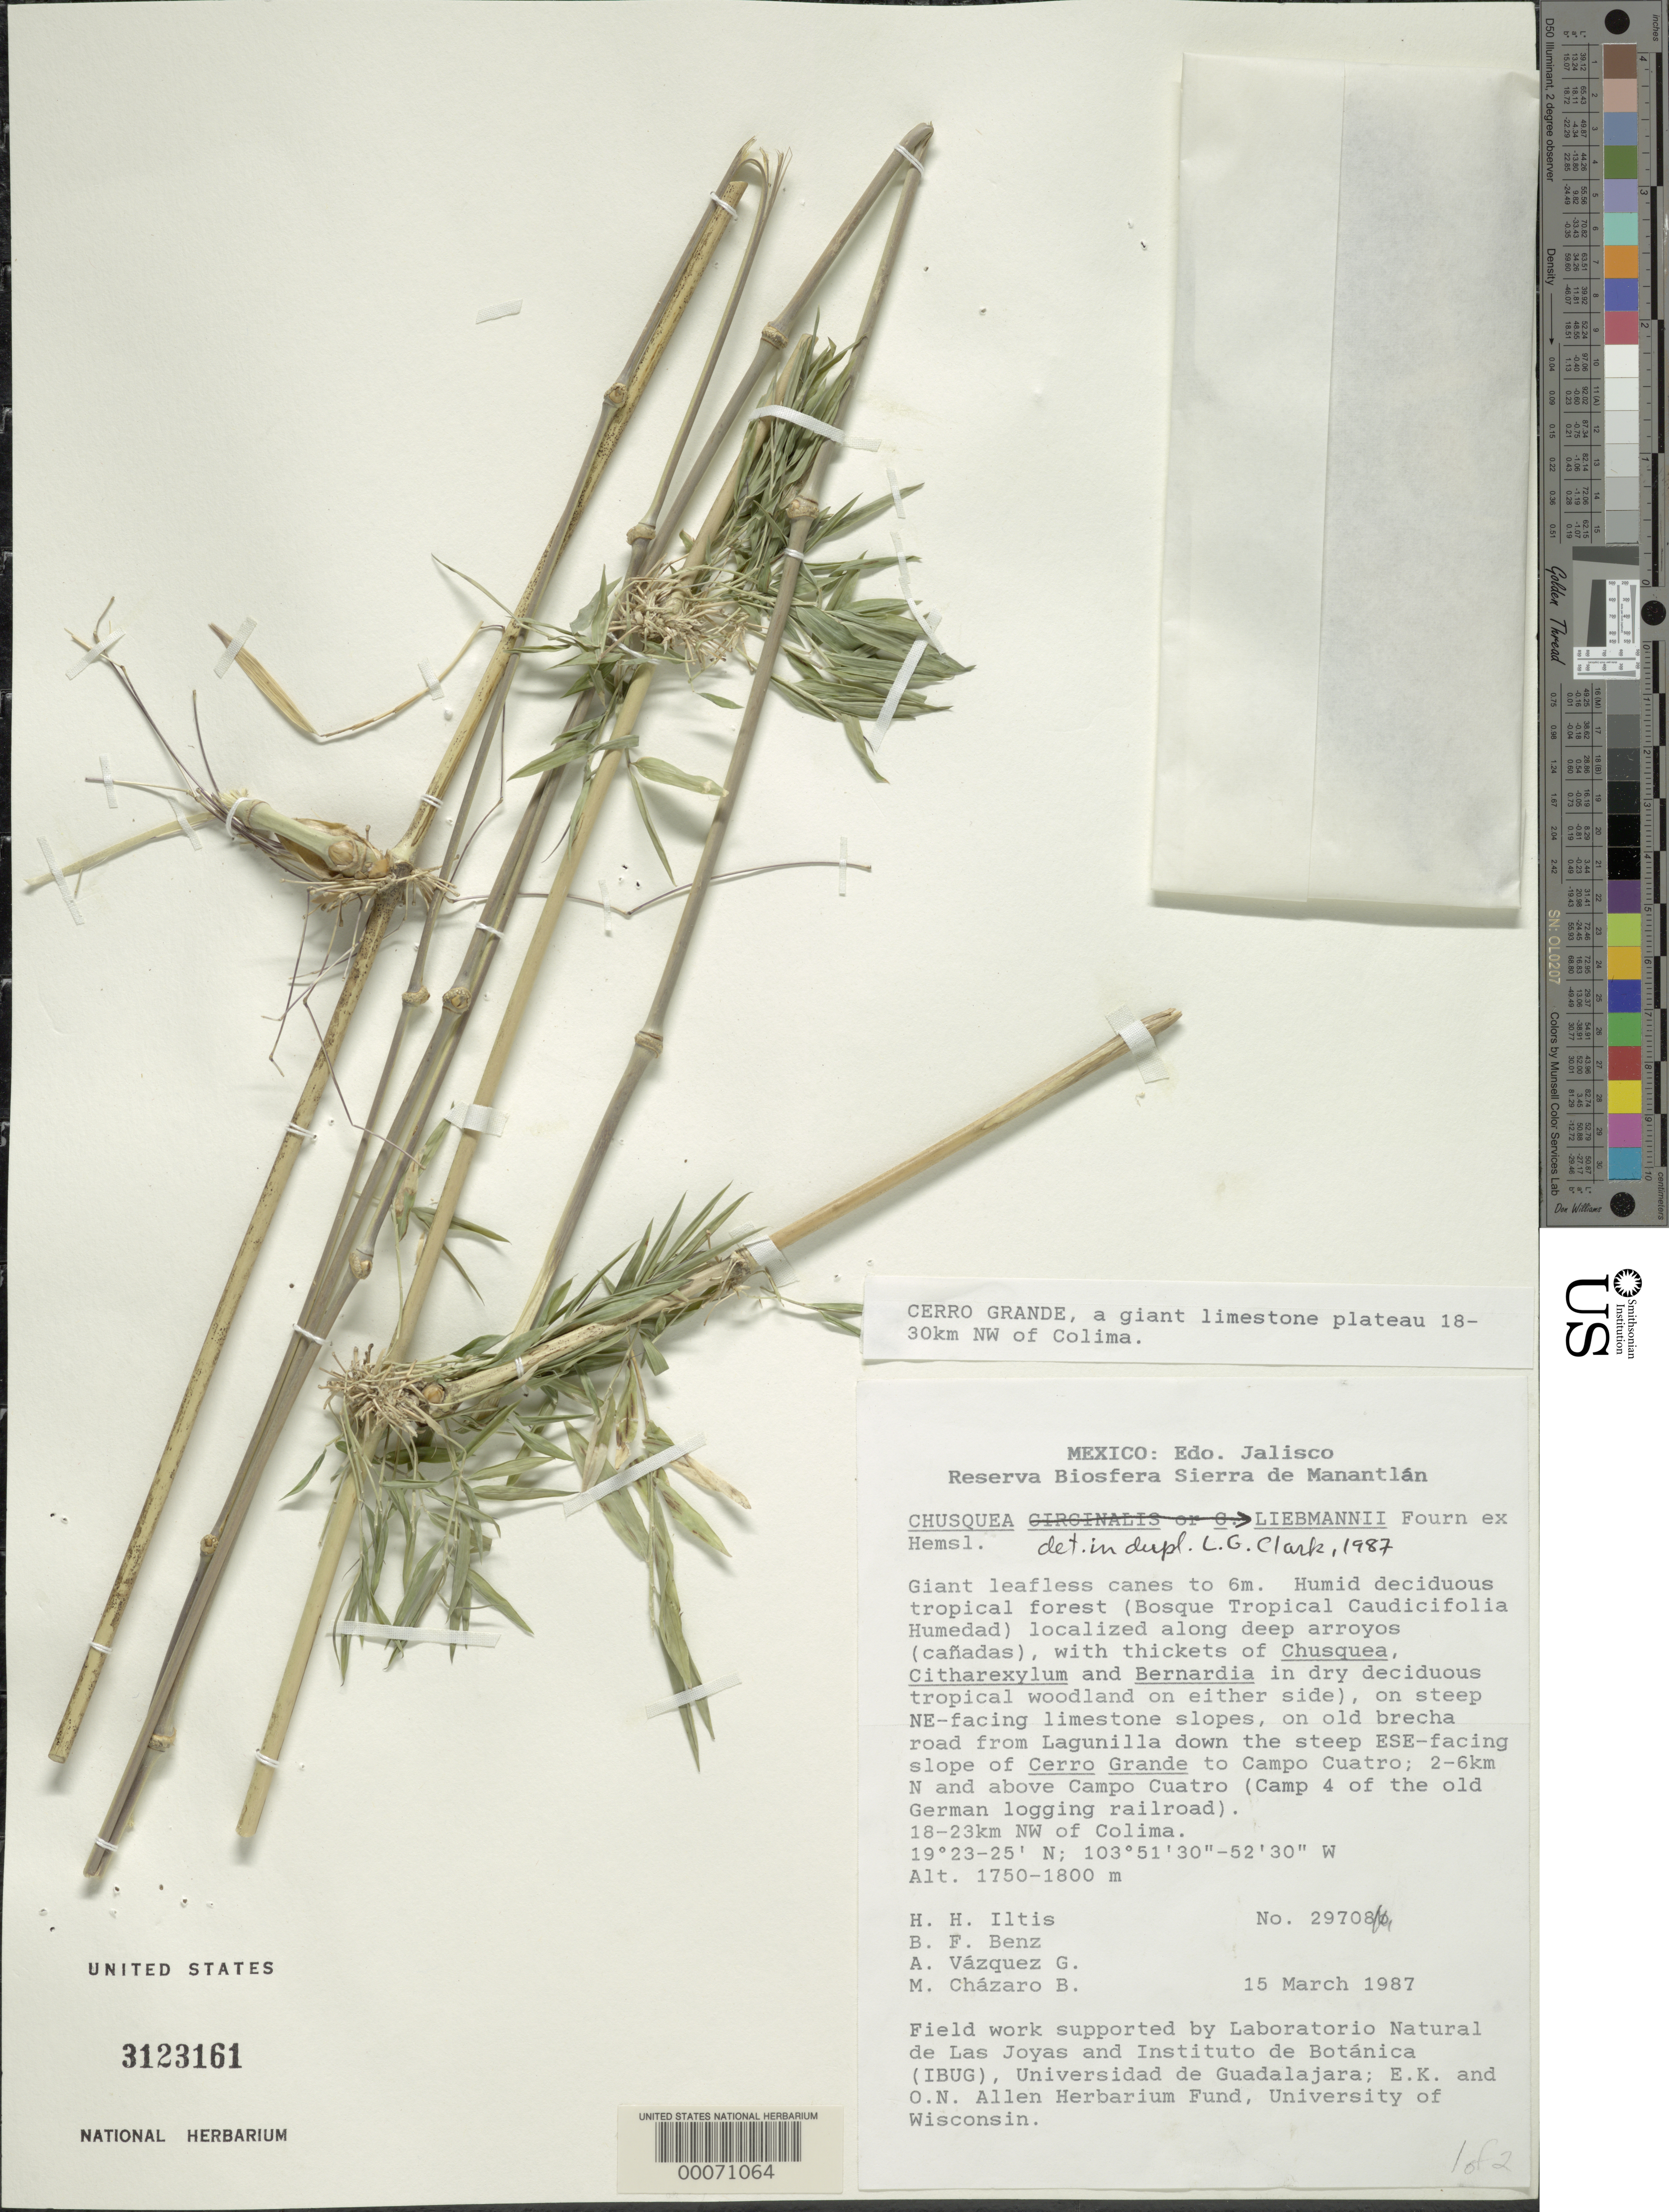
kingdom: Plantae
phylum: Tracheophyta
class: Liliopsida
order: Poales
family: Poaceae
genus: Chusquea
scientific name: Chusquea liebmannii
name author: E. Fourn.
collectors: H. H. Iltis, B. F. Benz, J. A. Vázquez G. & M. de J. Cházaro Basáñoez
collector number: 29708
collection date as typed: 15 Mar 1987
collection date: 1987-03-15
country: Mexico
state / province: Jalisco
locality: ESE facing slope of Cerro Grande to Camp Cuatro; 2-6 km N and above Campo Cuatro, 18-23 km NW of Colima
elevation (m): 1750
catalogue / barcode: US 3123161